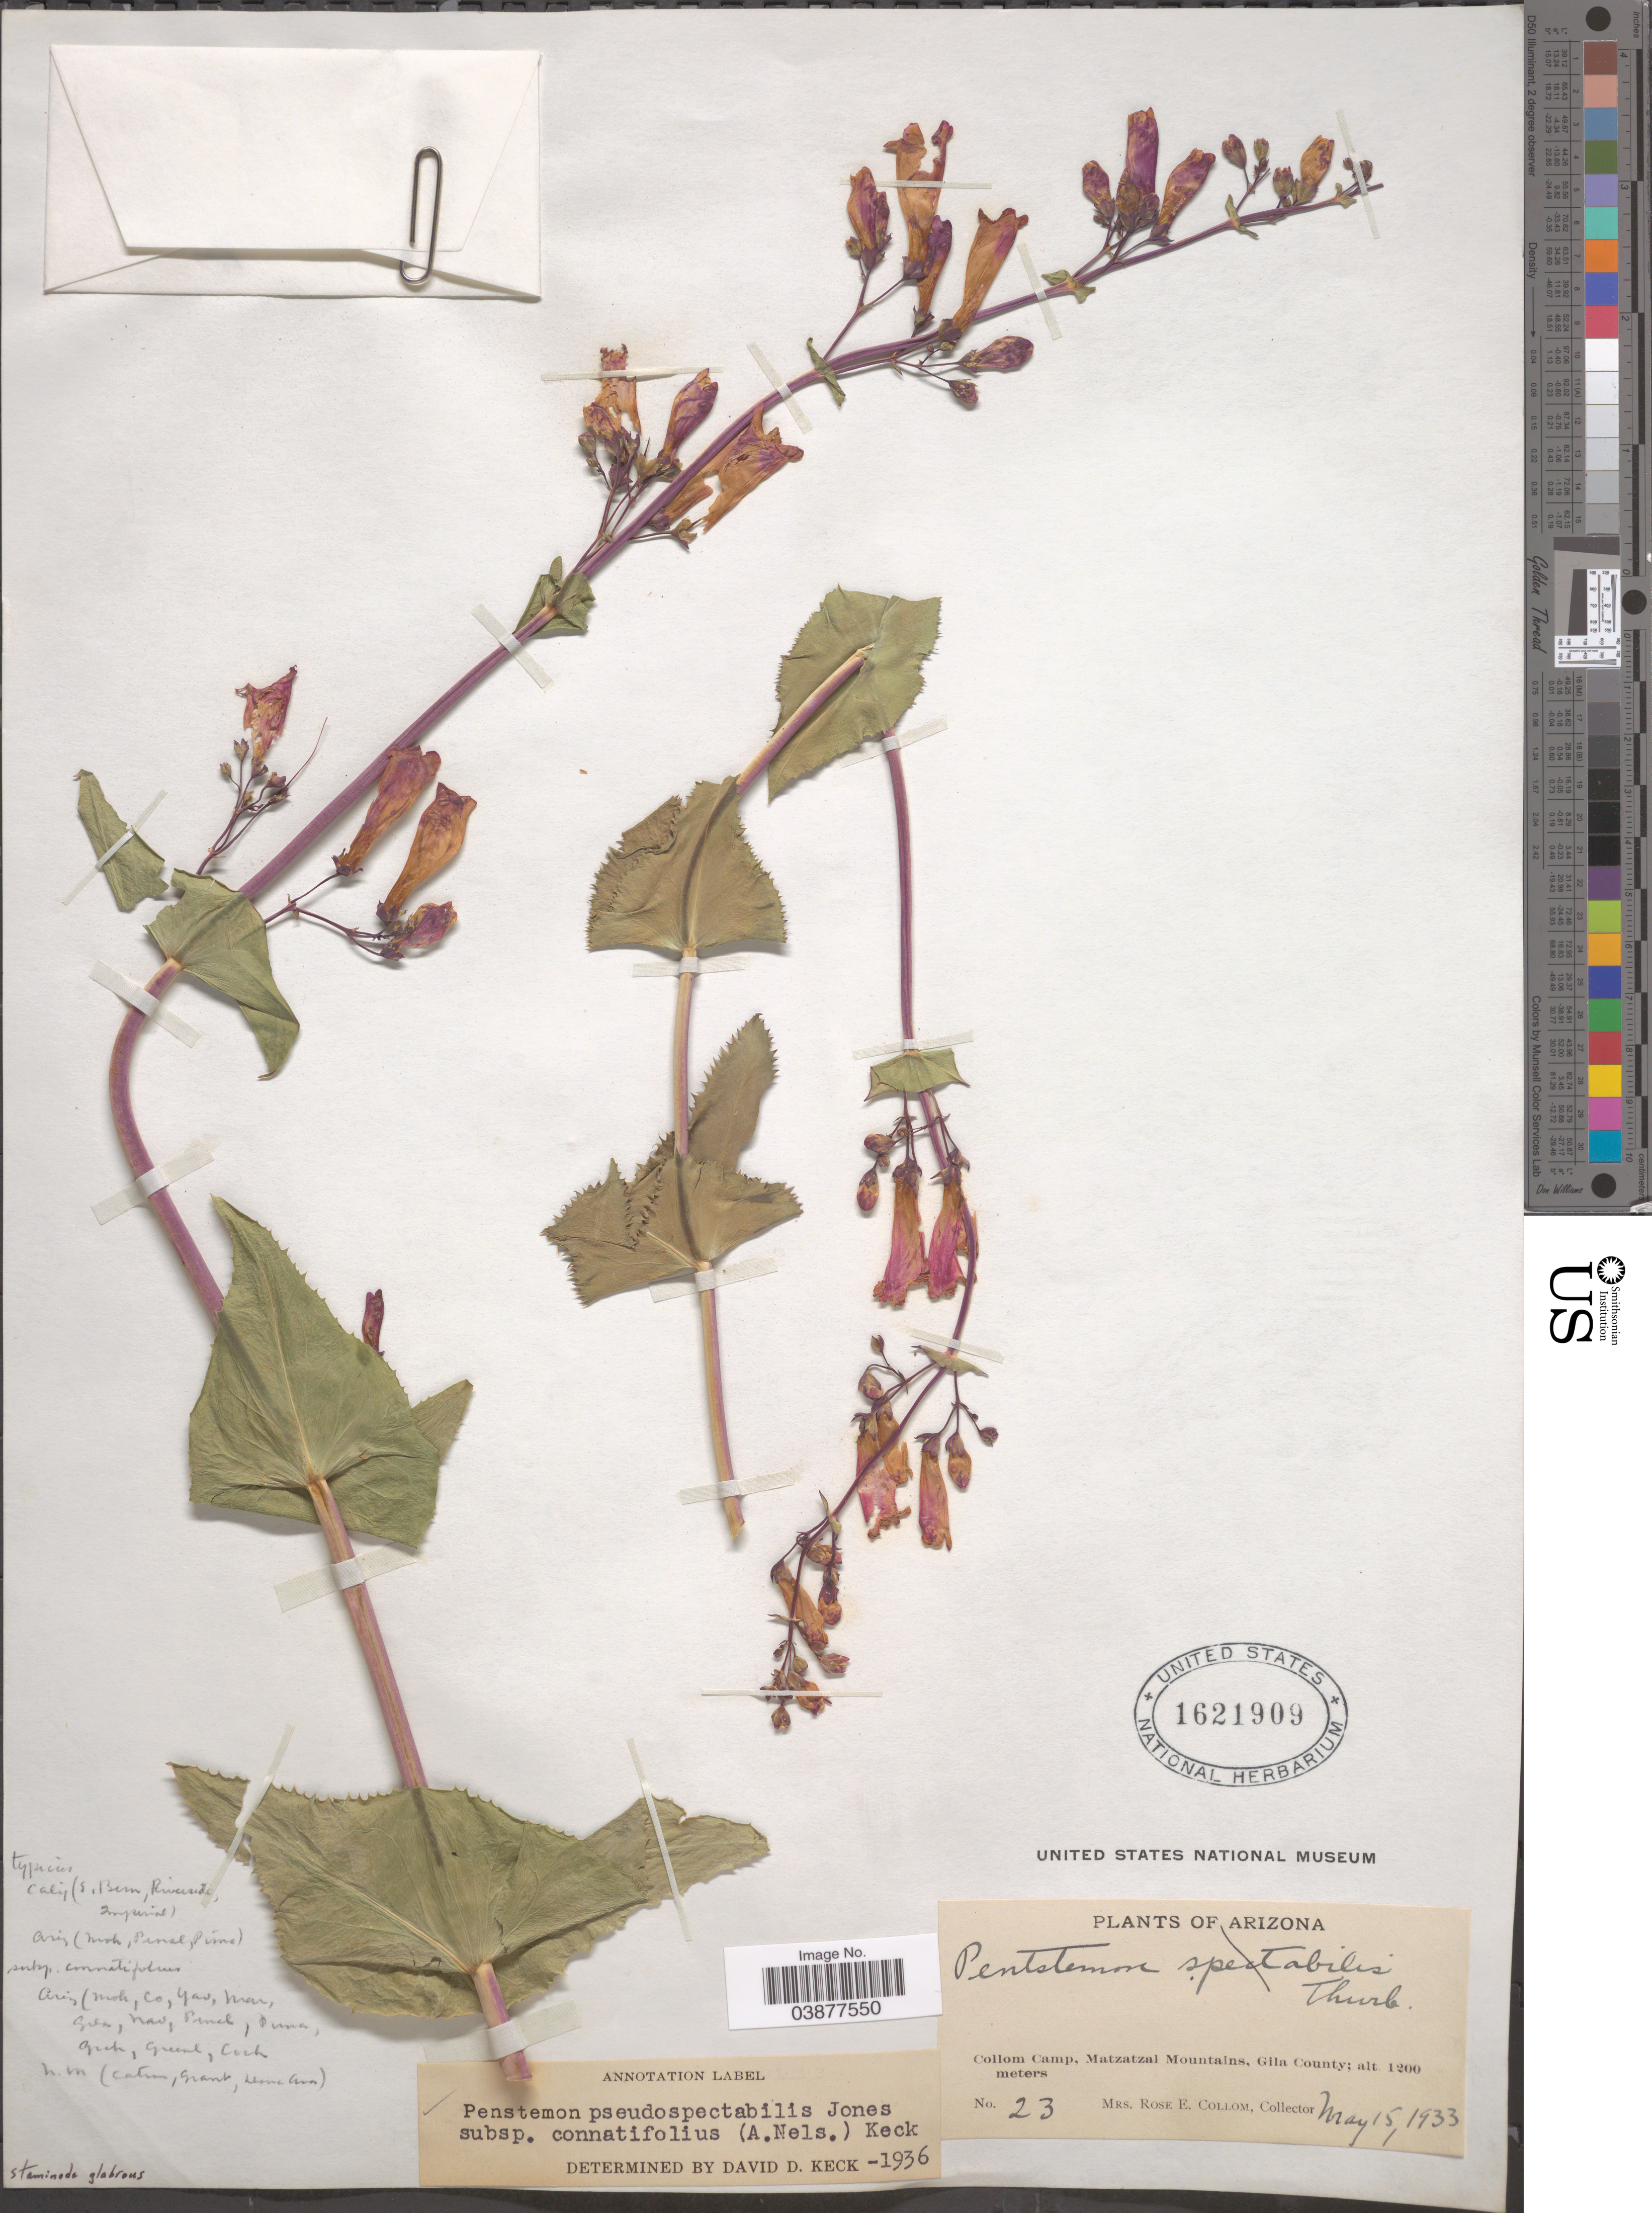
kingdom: Plantae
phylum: Tracheophyta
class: Magnoliopsida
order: Lamiales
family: Plantaginaceae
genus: Penstemon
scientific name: Penstemon pseudospectabilis var. connatifolius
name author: (A. Nelson) D.D. Keck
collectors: R. E. Collom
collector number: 23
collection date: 1933-05-15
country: United States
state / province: Arizona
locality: Collom Camp, Matzatzal Mountains, Gila County.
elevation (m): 1200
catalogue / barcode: US 1621909